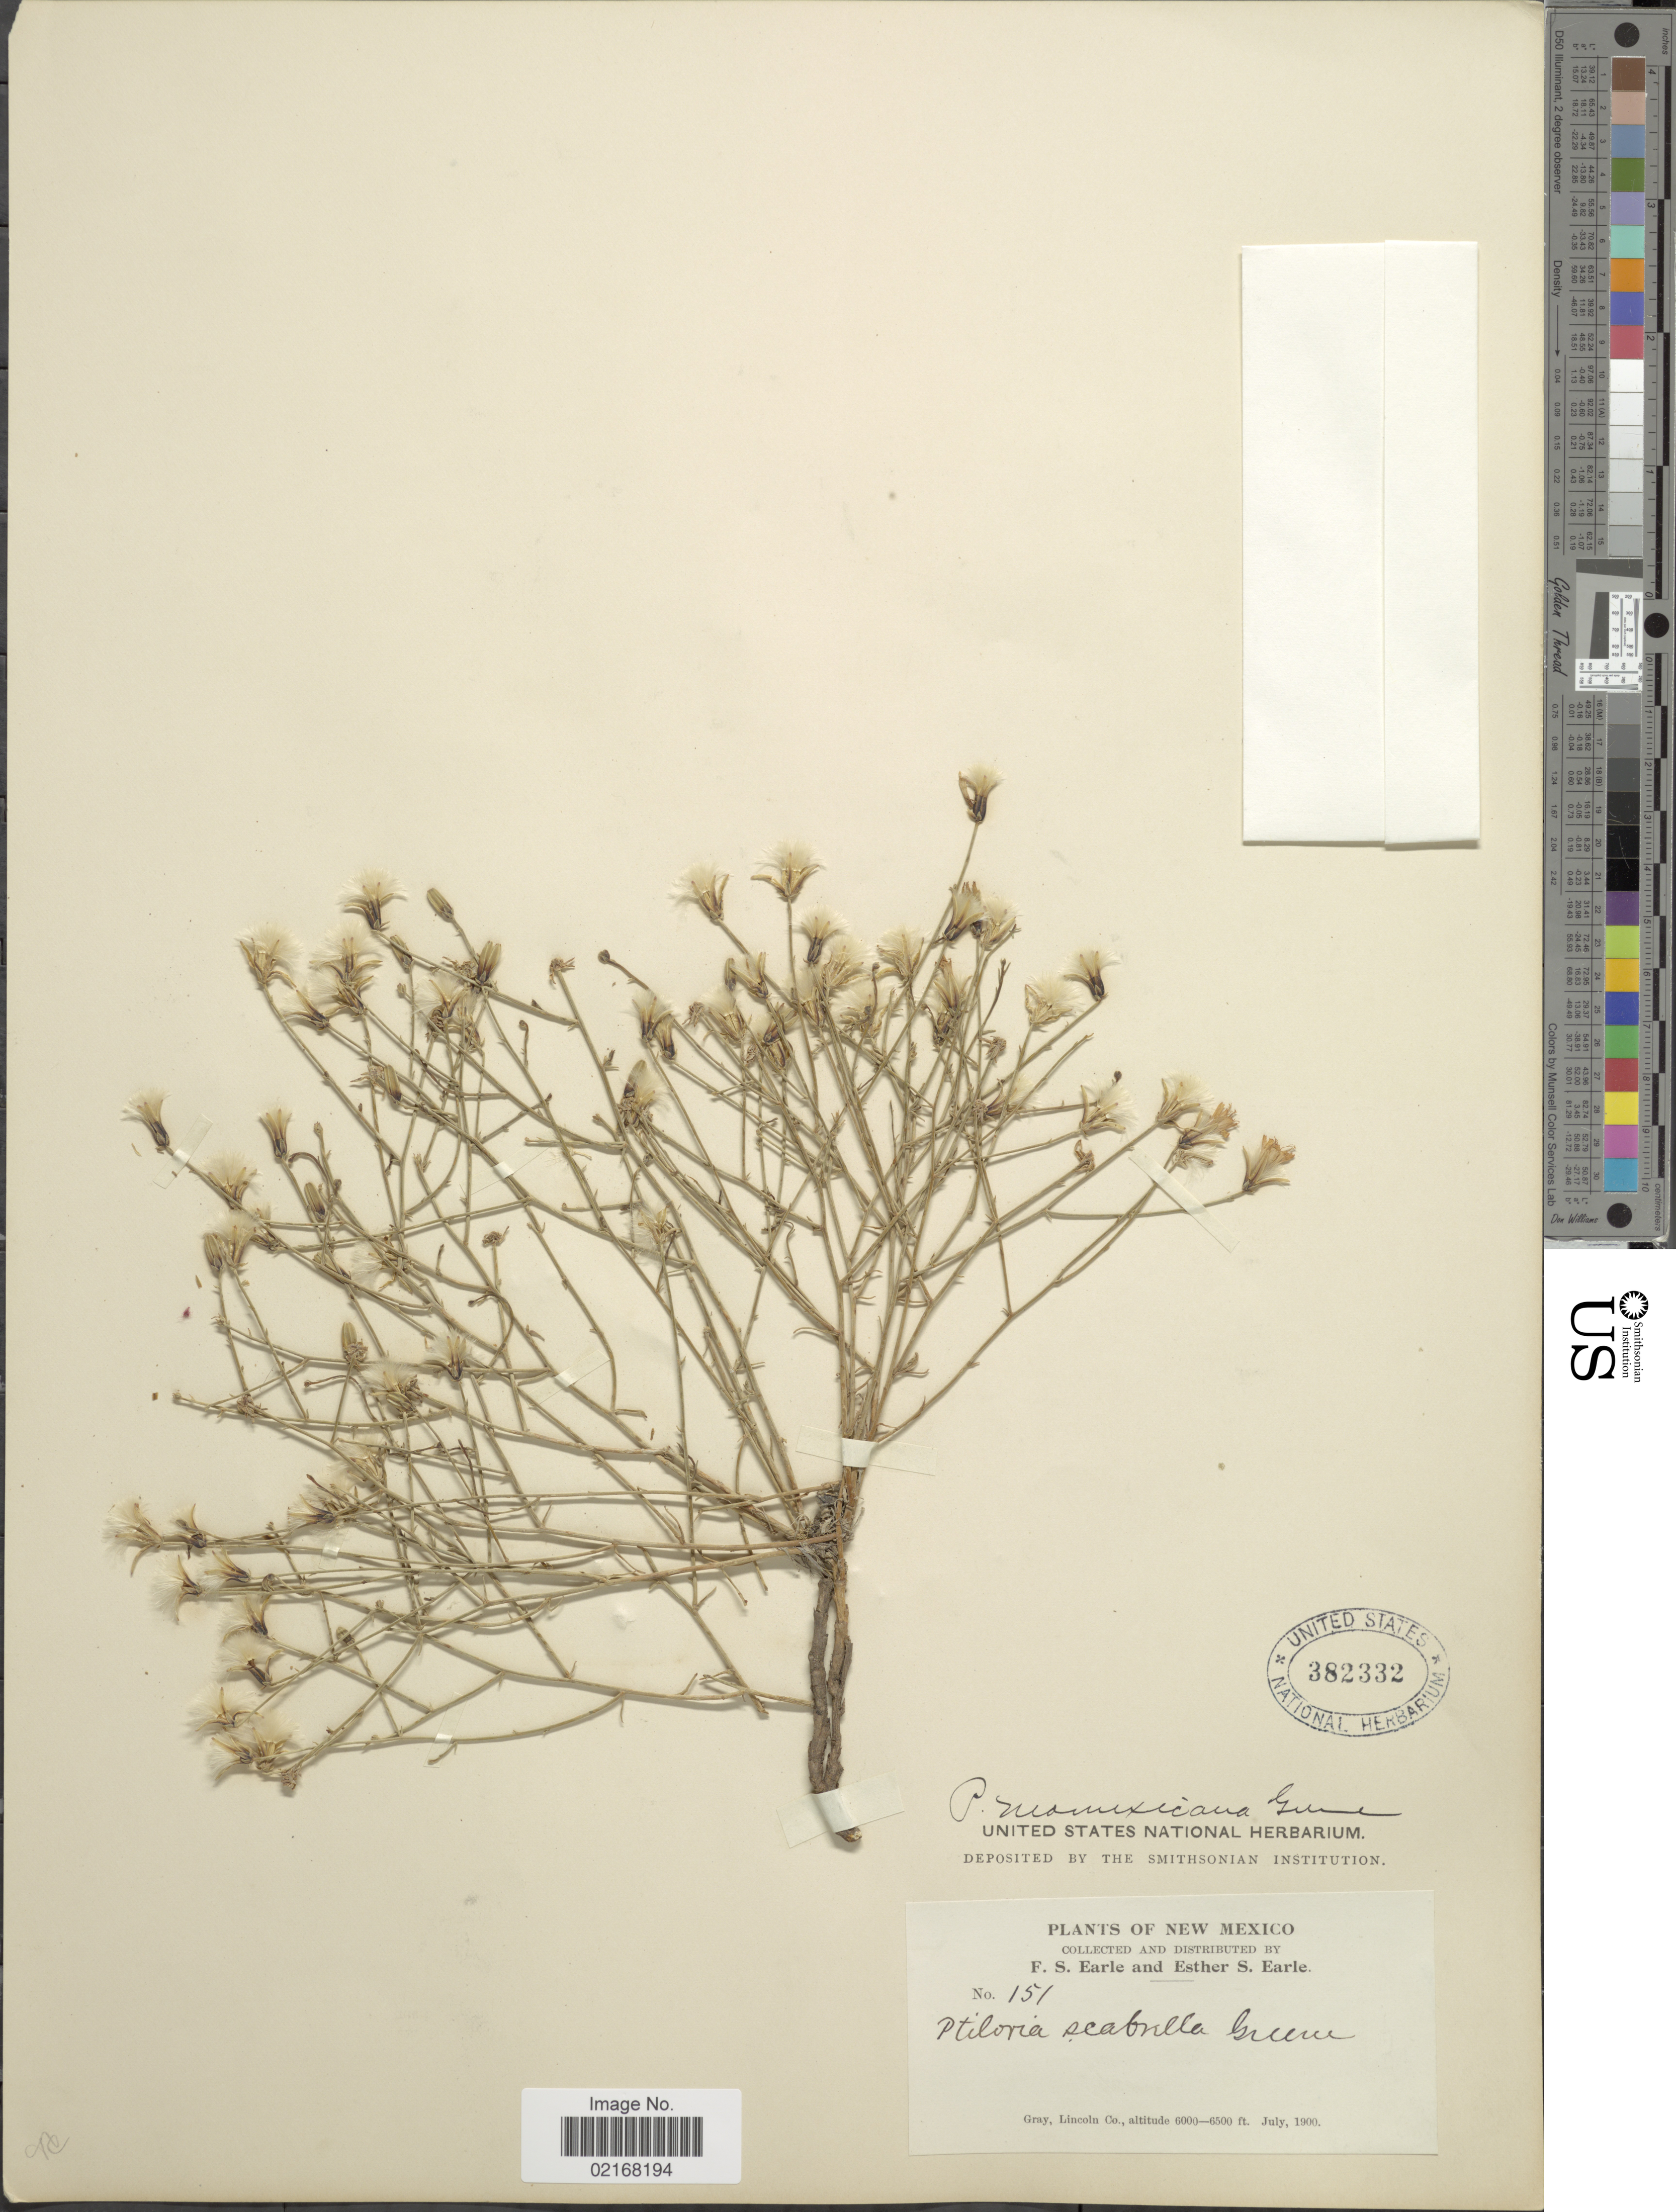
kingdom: Plantae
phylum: Tracheophyta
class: Magnoliopsida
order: Asterales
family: Asteraceae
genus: Stephanomeria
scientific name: Stephanomeria tenuifolia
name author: (Torr.) H.M. Hall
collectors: F. S. Earle & E. S. Earle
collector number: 151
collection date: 1900-07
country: United States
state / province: New Mexico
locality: Gray, Lincoln Co.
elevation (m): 1829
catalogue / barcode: US 382332